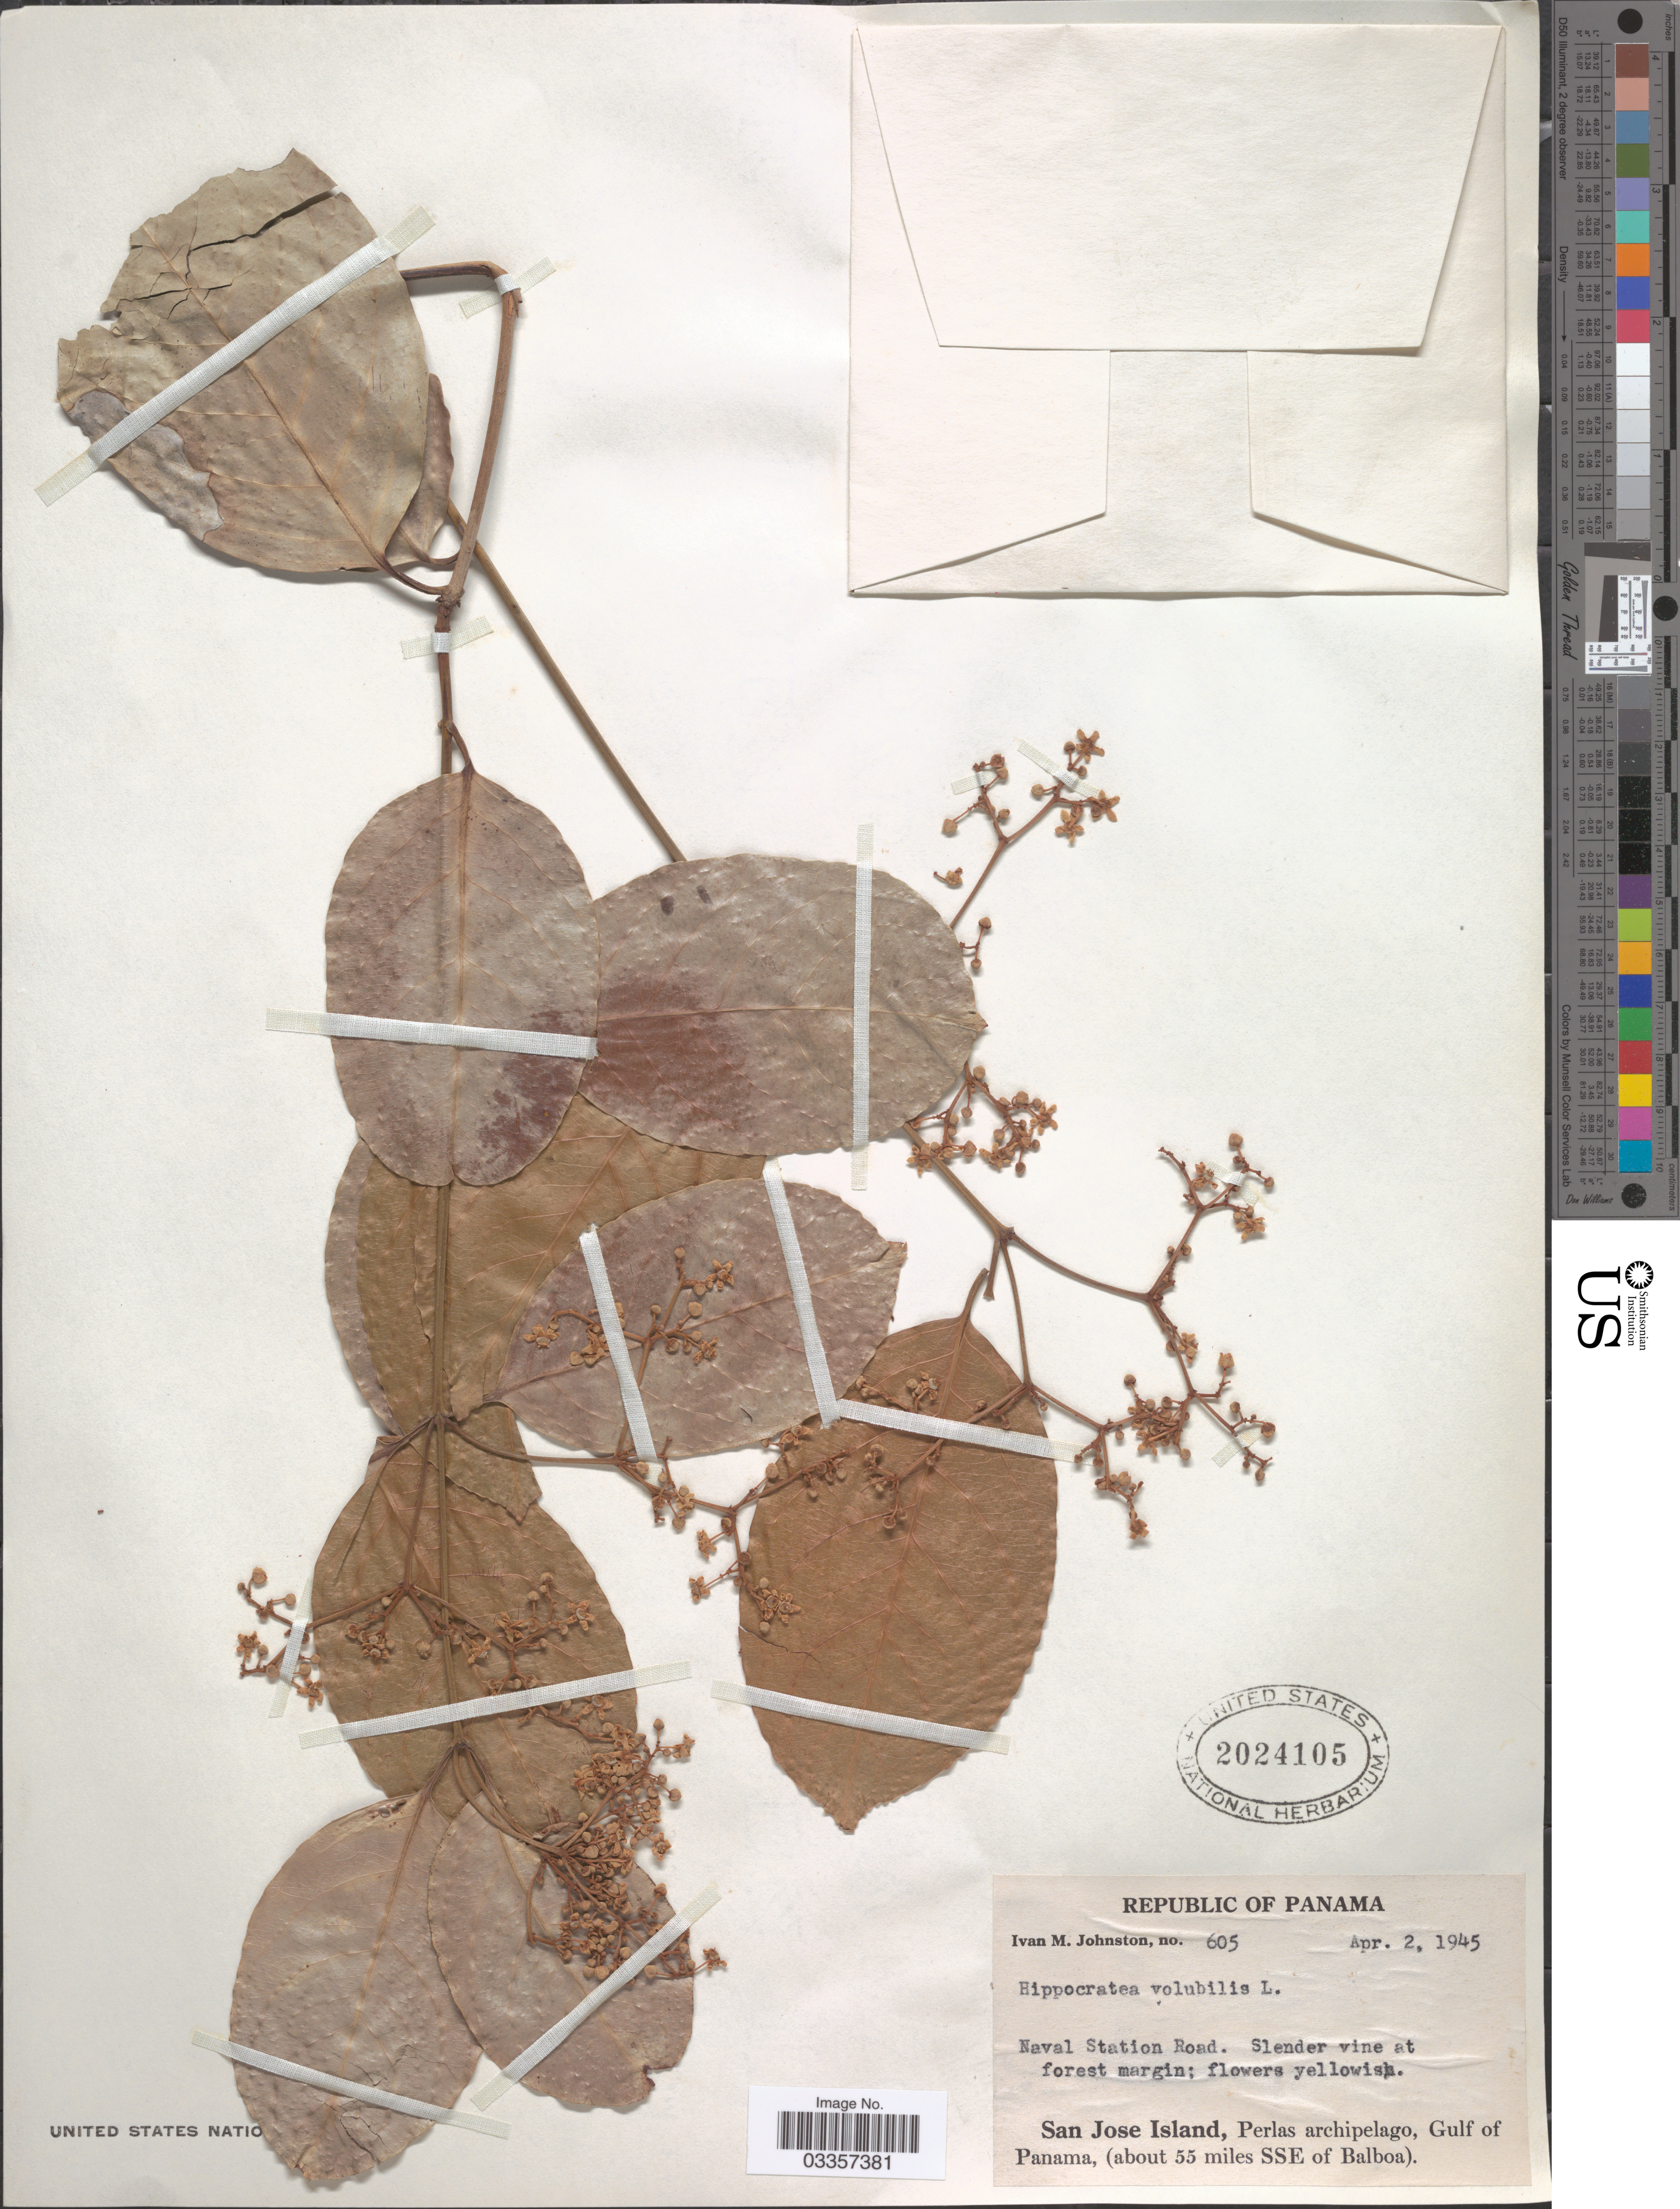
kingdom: Plantae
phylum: Tracheophyta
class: Magnoliopsida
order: Celastrales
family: Celastraceae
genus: Hippocratea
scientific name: Hippocratea volubilis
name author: L.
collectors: I.M. Johnston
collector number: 605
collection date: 1945-04-02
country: Panama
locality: San Jose Island, Perlas archipelago, Gulf of Panama, (about 55 miles SSE of Balboa).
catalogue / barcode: US 2024105